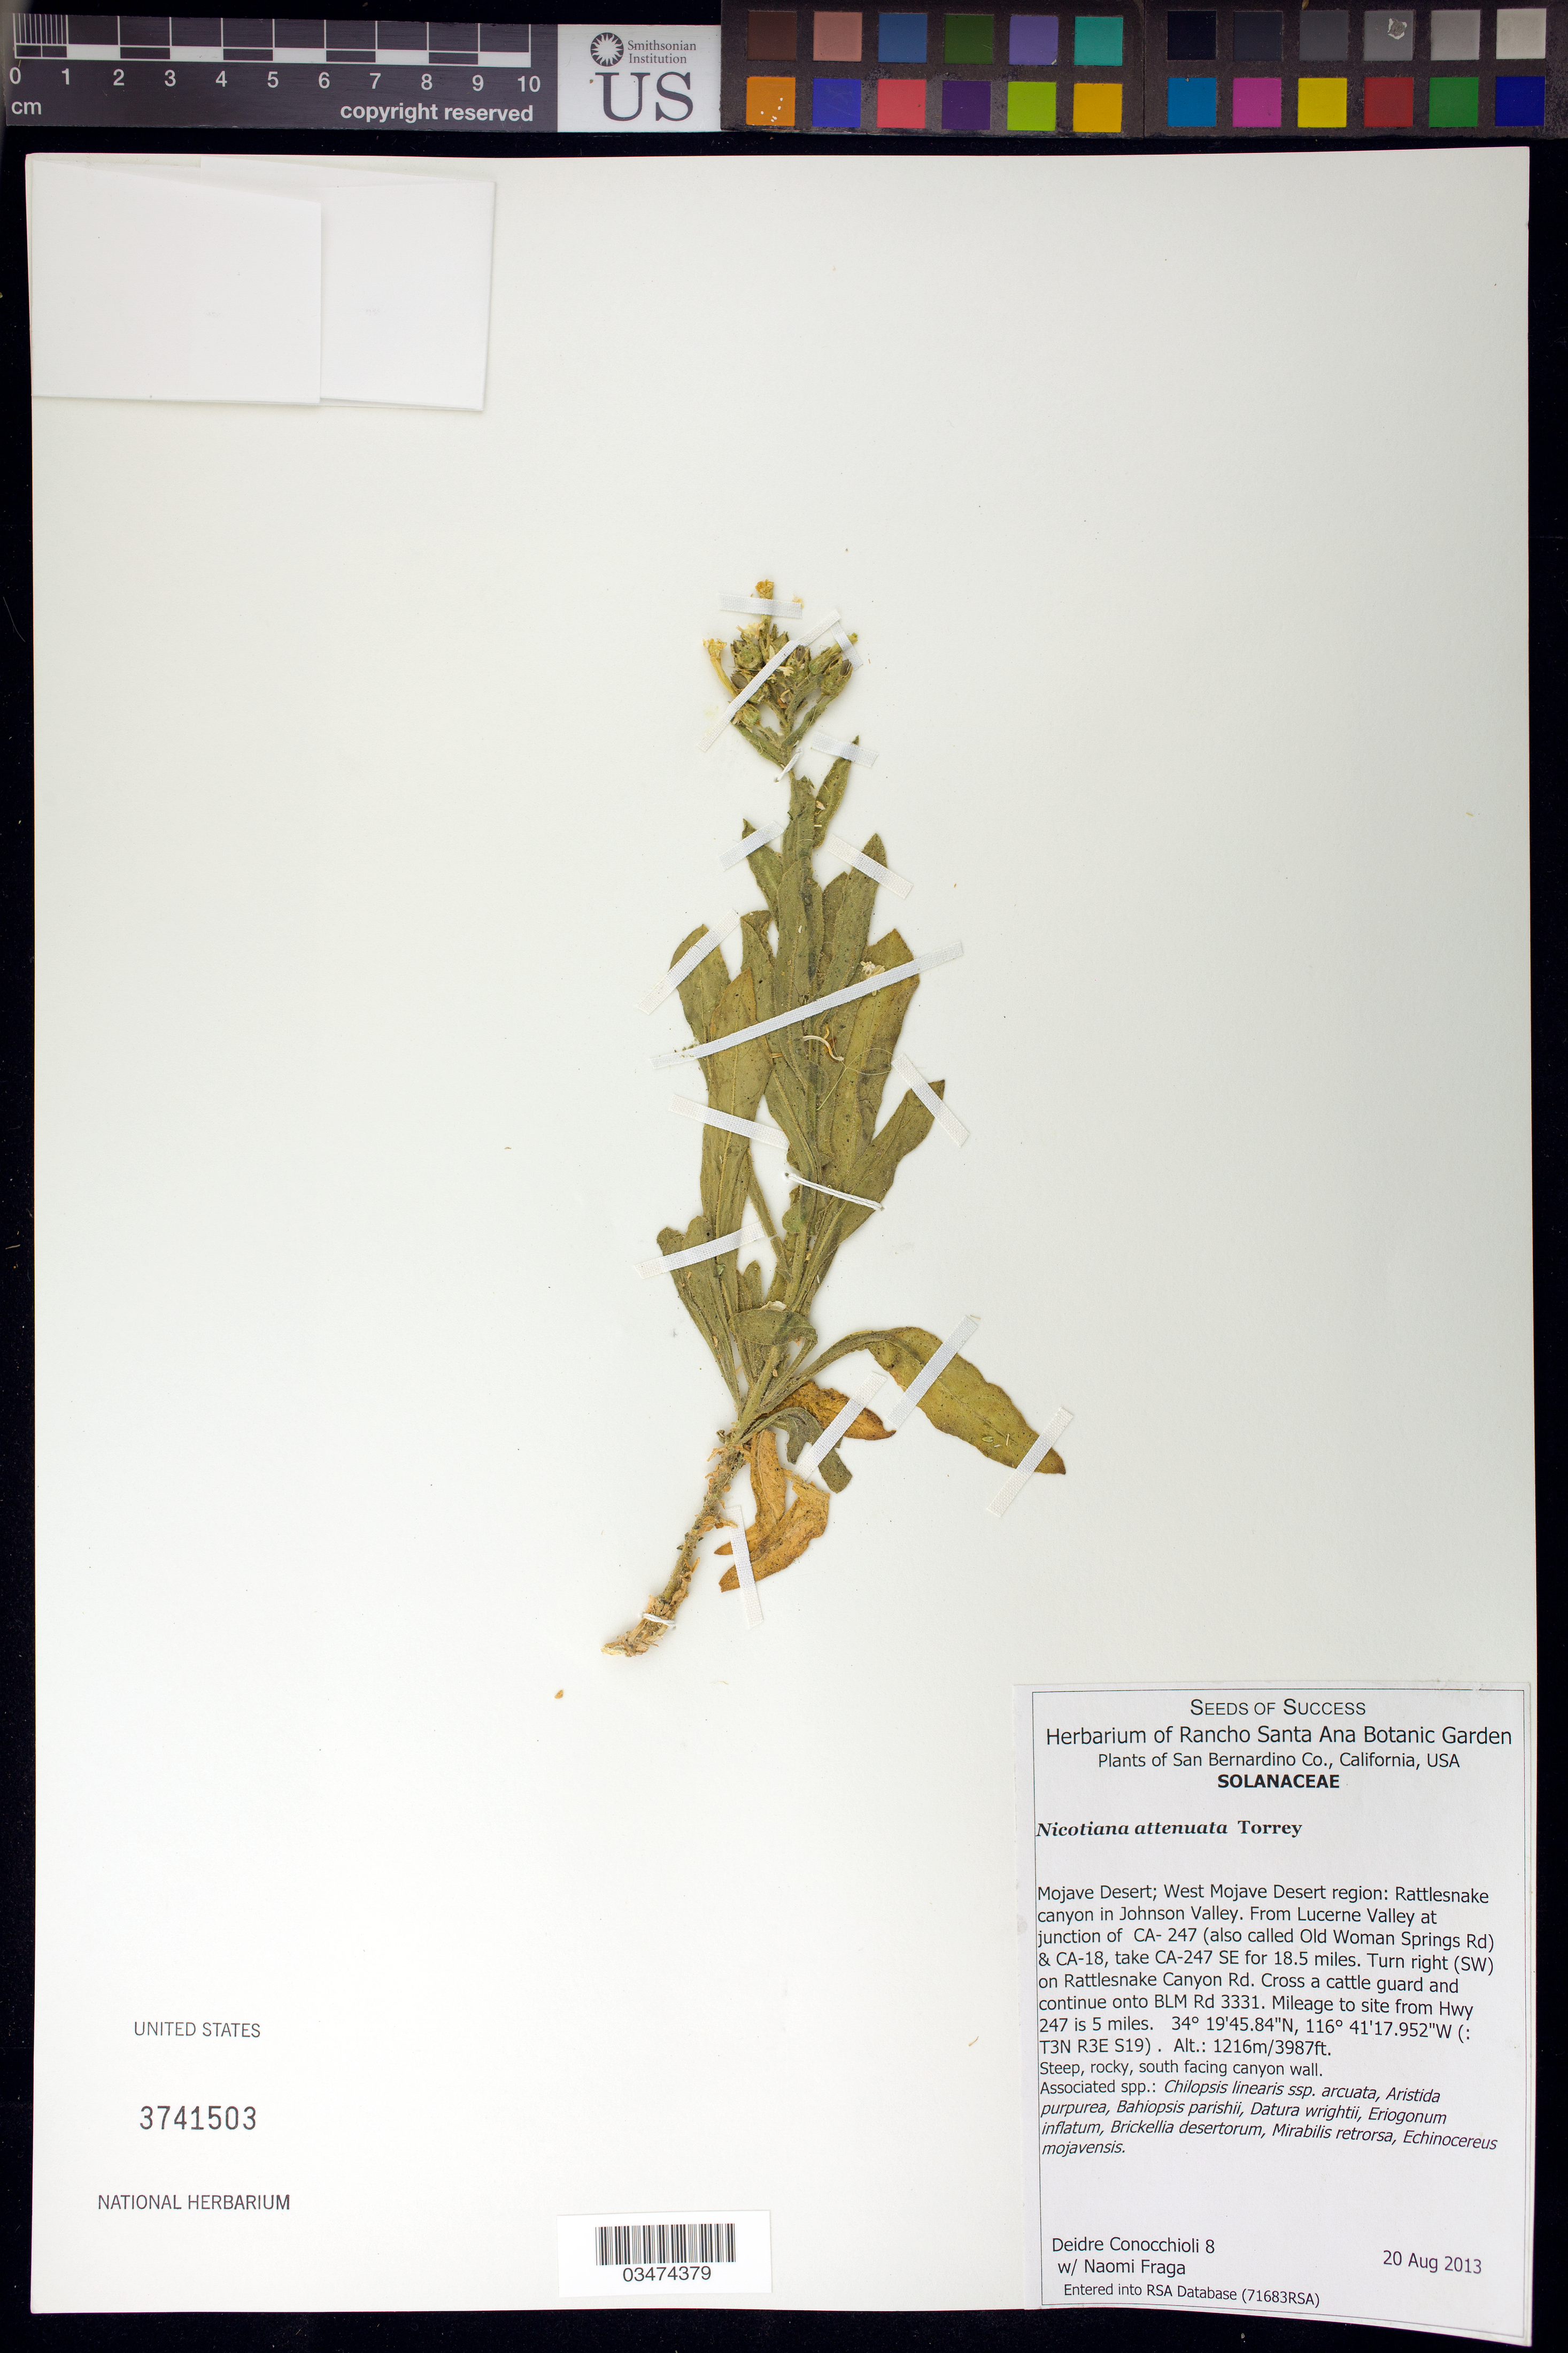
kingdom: Plantae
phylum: Tracheophyta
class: Magnoliopsida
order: Solanales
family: Solanaceae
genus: Nicotiana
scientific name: Nicotiana attenuata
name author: Torr. ex S. Watson in C. King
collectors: D. Conocchioli & N. Fraga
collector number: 8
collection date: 2013-08-20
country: United States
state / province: California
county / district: San Bernardino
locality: West Mojave Desert Region; Rattlesnake canyon in Johnson Valley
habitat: Canyon wall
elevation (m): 1216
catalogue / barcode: US 3741503